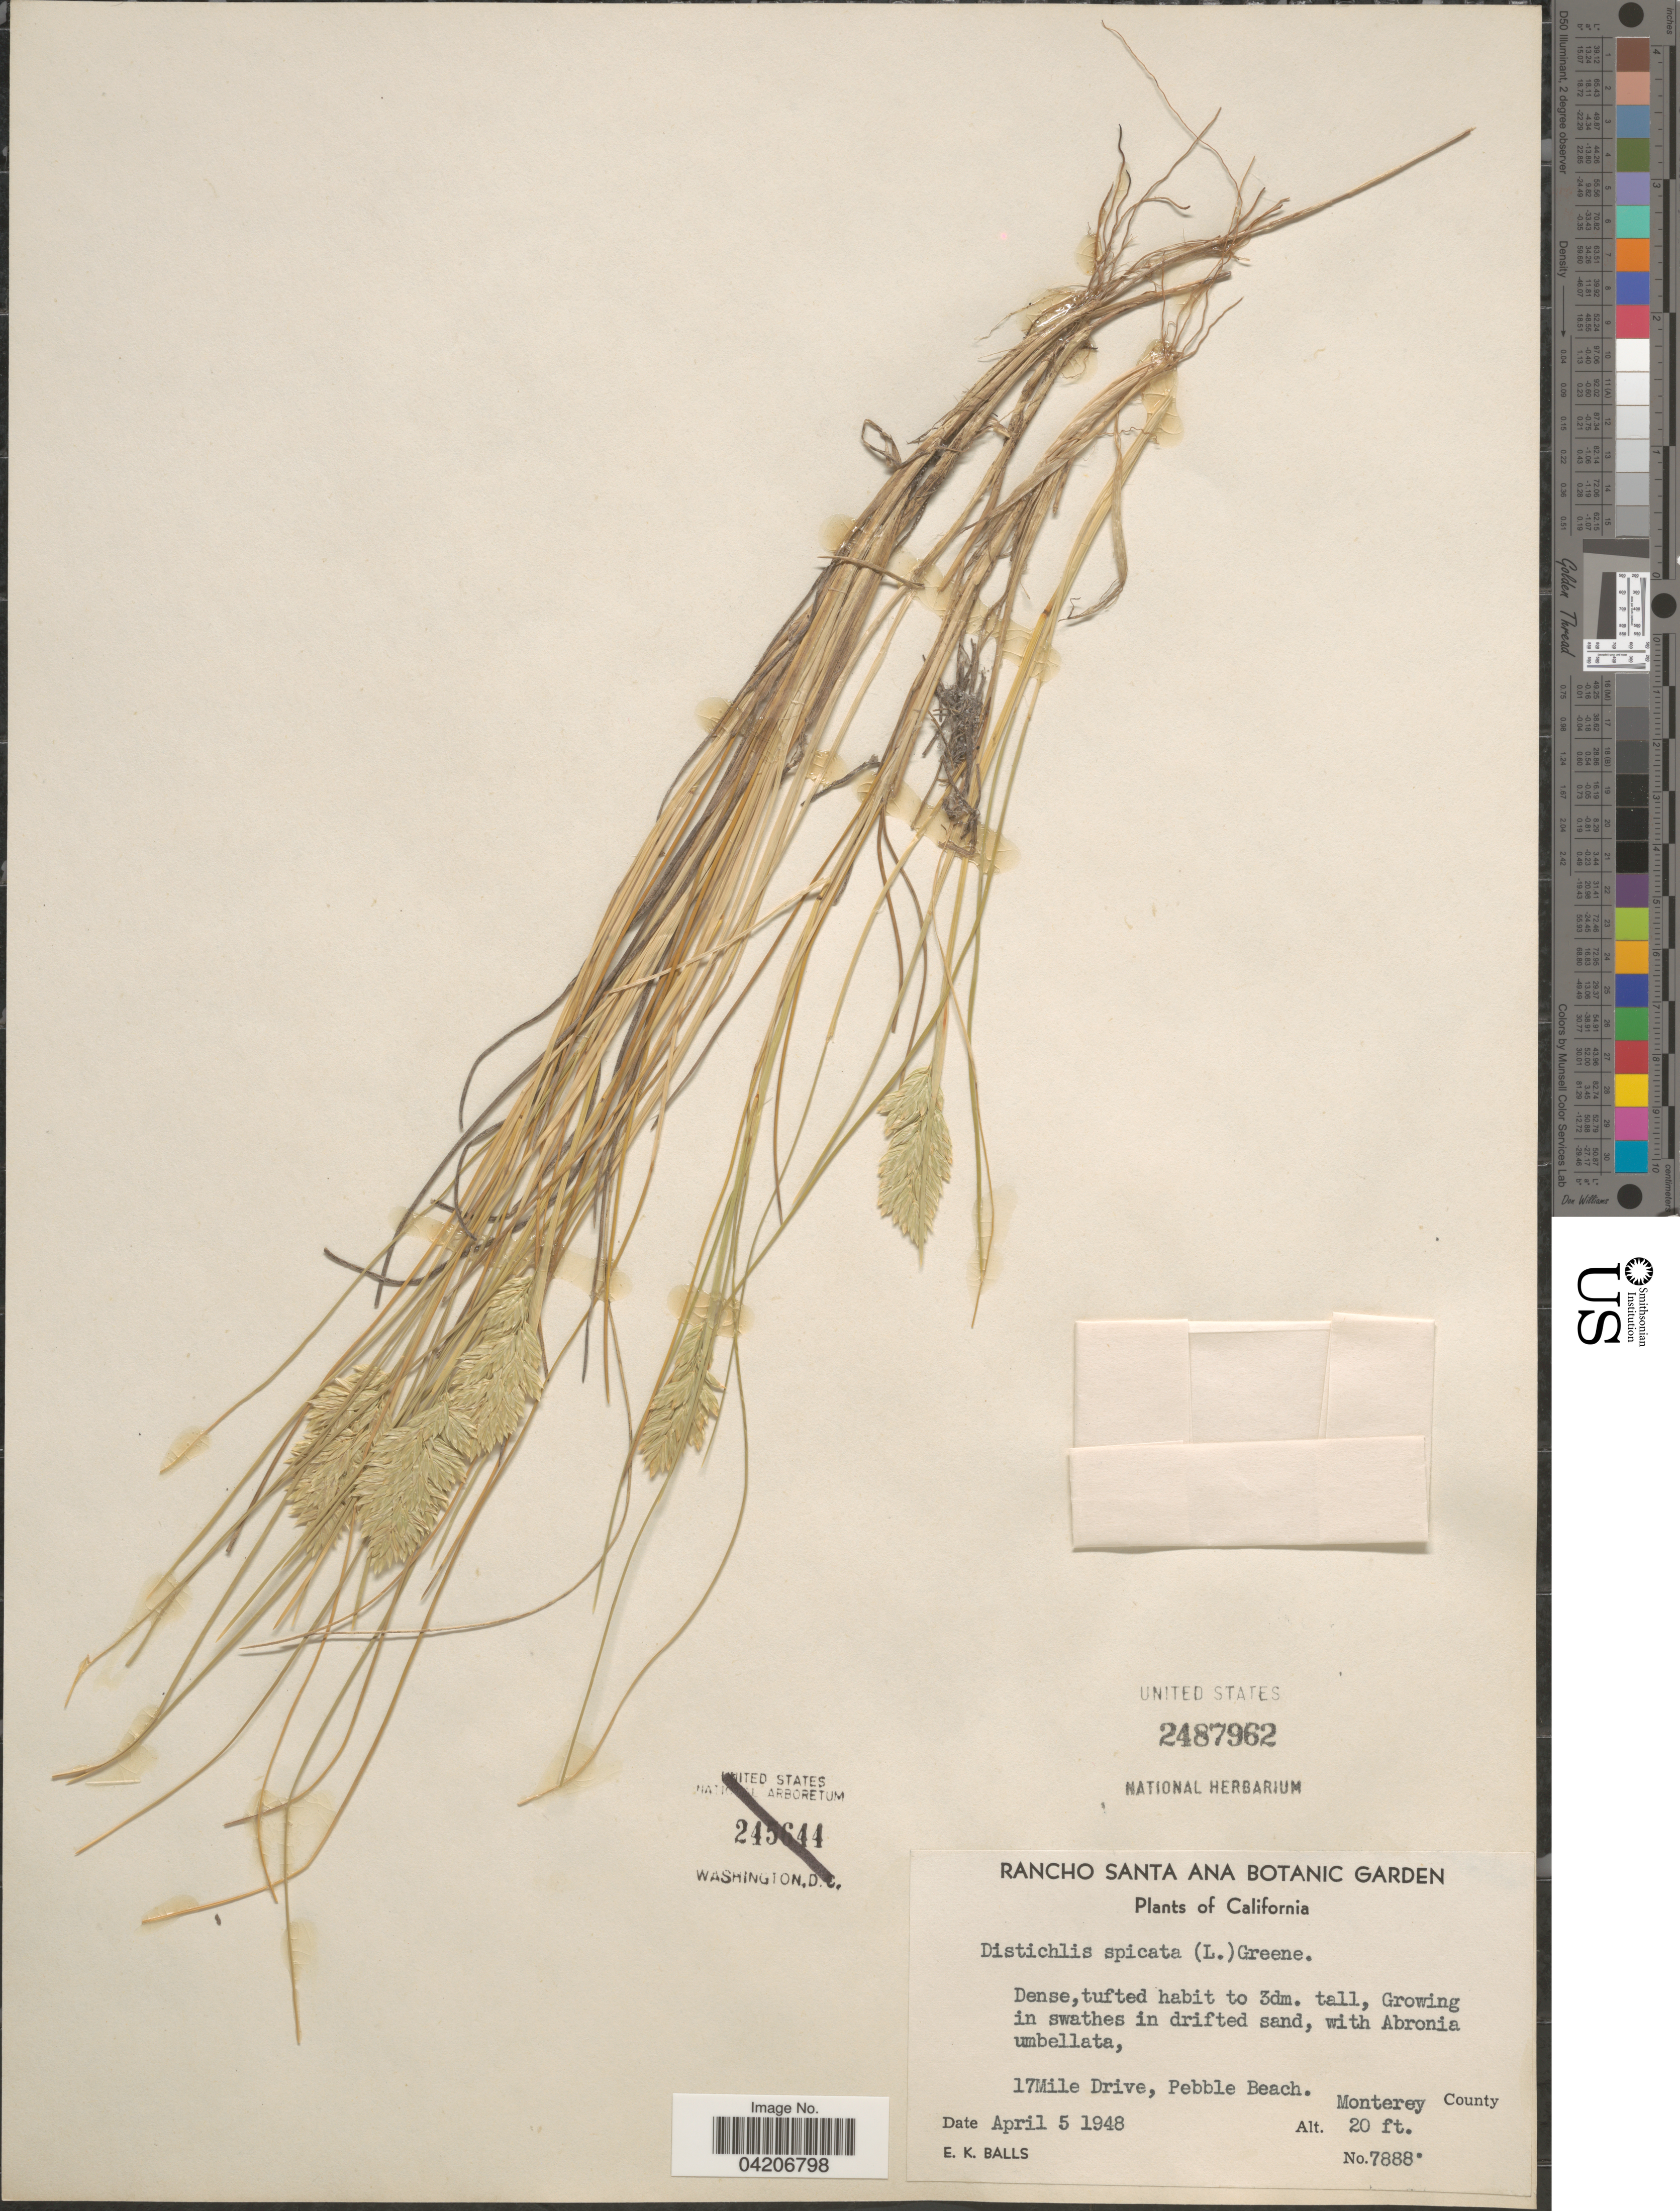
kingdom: Plantae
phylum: Tracheophyta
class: Liliopsida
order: Poales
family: Poaceae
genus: Distichlis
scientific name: Distichlis spicata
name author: (L.) Greene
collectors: E. K. Balls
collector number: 7888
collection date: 1948-04-05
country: United States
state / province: California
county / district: Monterey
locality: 17Mile Drive, Pebble Beach. Monterey County.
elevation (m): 6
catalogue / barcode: US 2487962